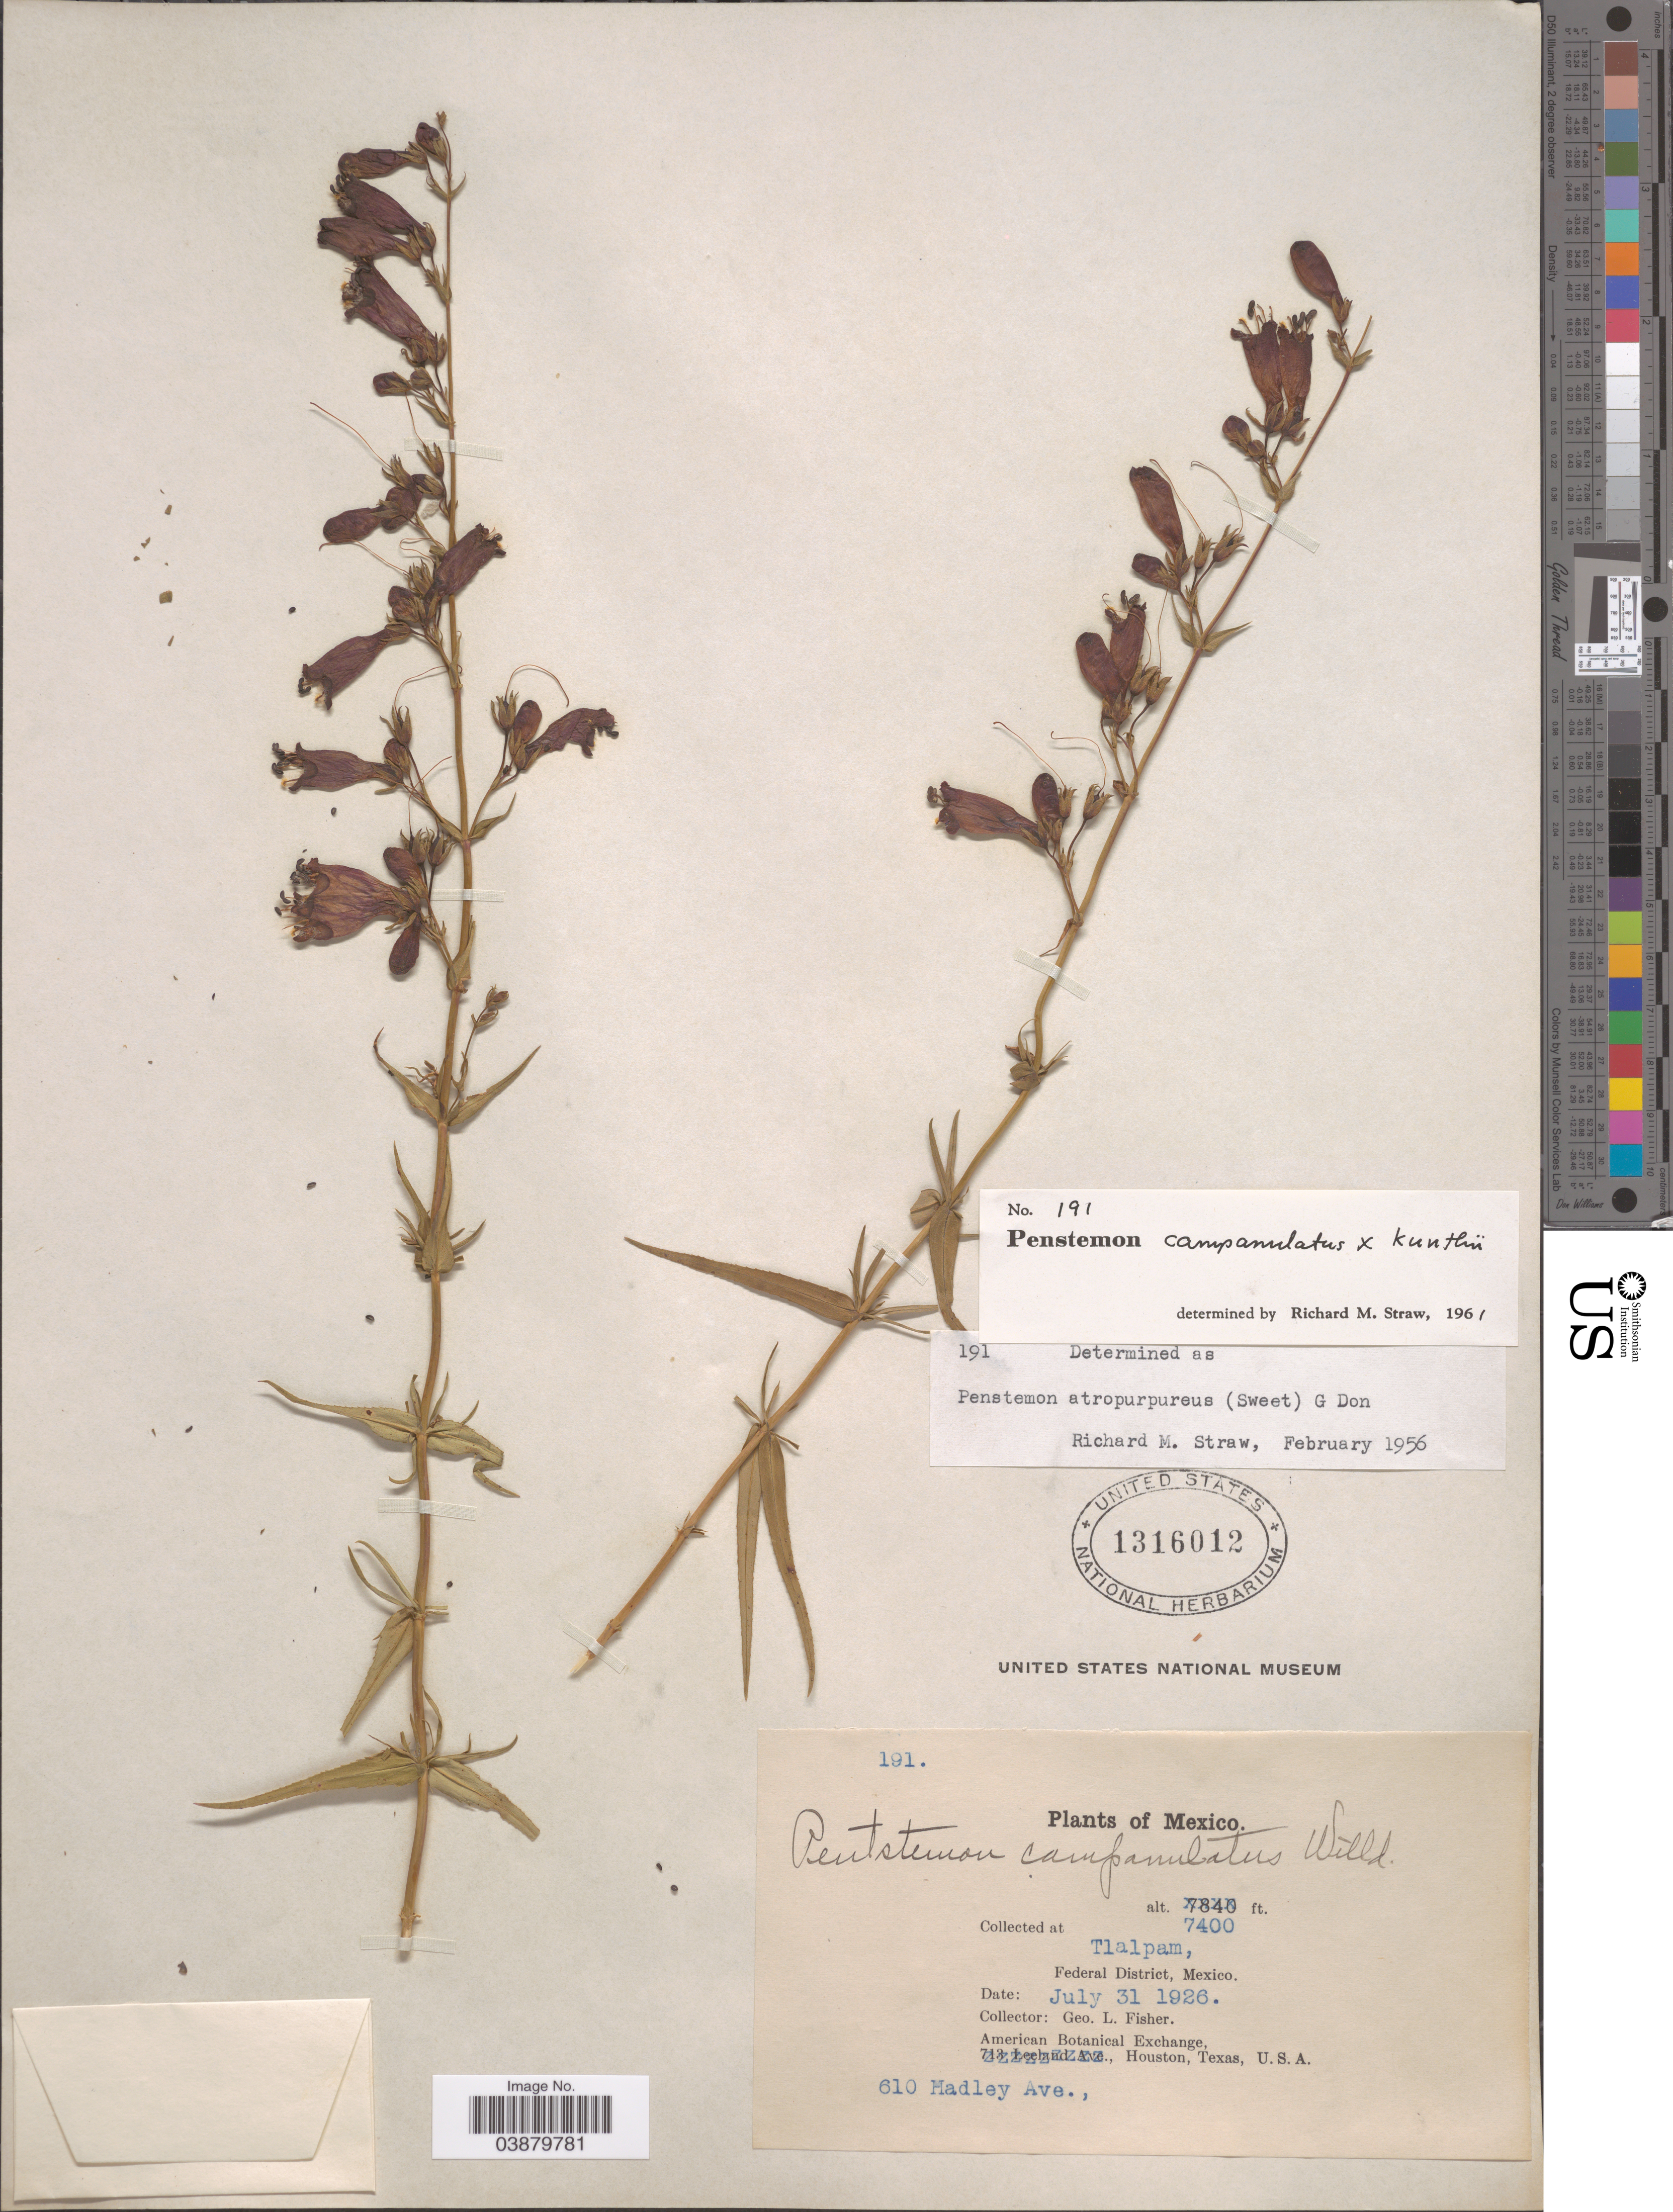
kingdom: Plantae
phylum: Tracheophyta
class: Magnoliopsida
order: Lamiales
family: Plantaginaceae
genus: Penstemon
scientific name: Penstemon kunthii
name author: G. Don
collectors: G. L. Fisher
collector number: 191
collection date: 1926-07-31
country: Mexico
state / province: Distrito Federal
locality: Tlalpam, Federal District.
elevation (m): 2256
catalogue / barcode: US 1316012